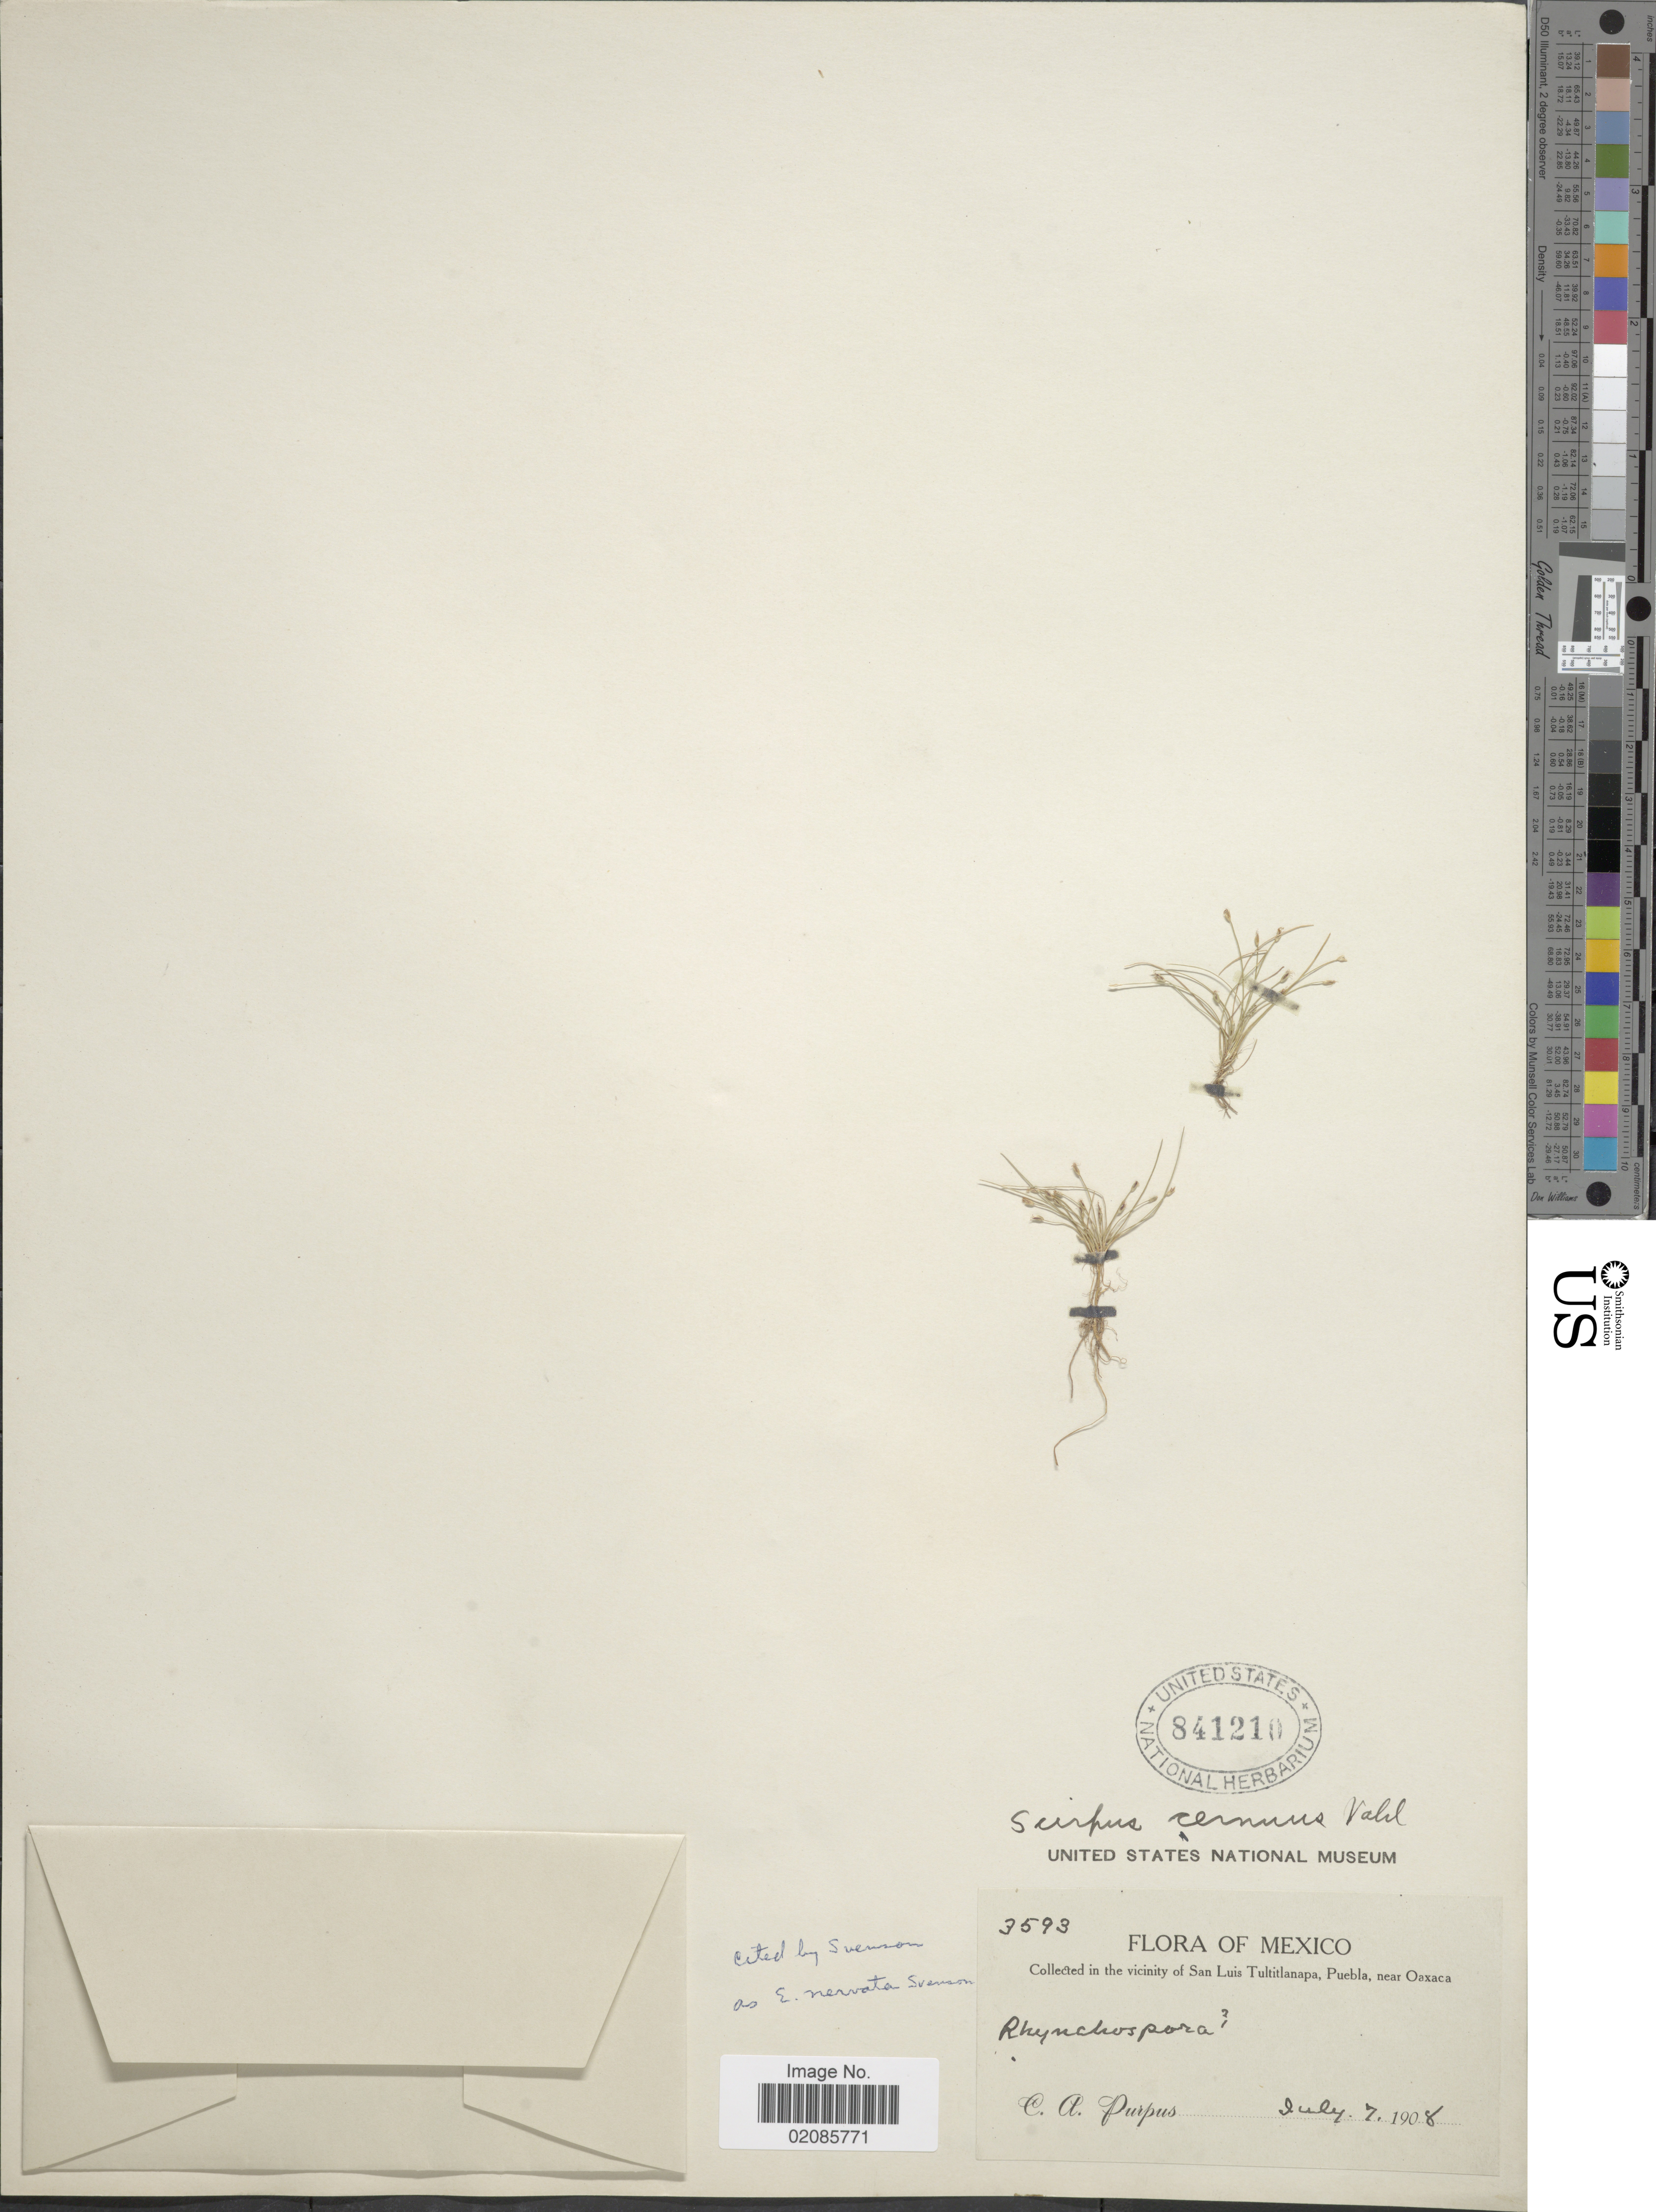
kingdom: Plantae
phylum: Tracheophyta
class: Liliopsida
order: Poales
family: Cyperaceae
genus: Eleocharis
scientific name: Eleocharis nervata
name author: Svenson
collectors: C. A. Purpus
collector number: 3593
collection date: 1908-07-07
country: Mexico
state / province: Puebla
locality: In the vicinity of San Luis Tultitlanapa, Puebla, near Oaxaca.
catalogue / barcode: US 841210